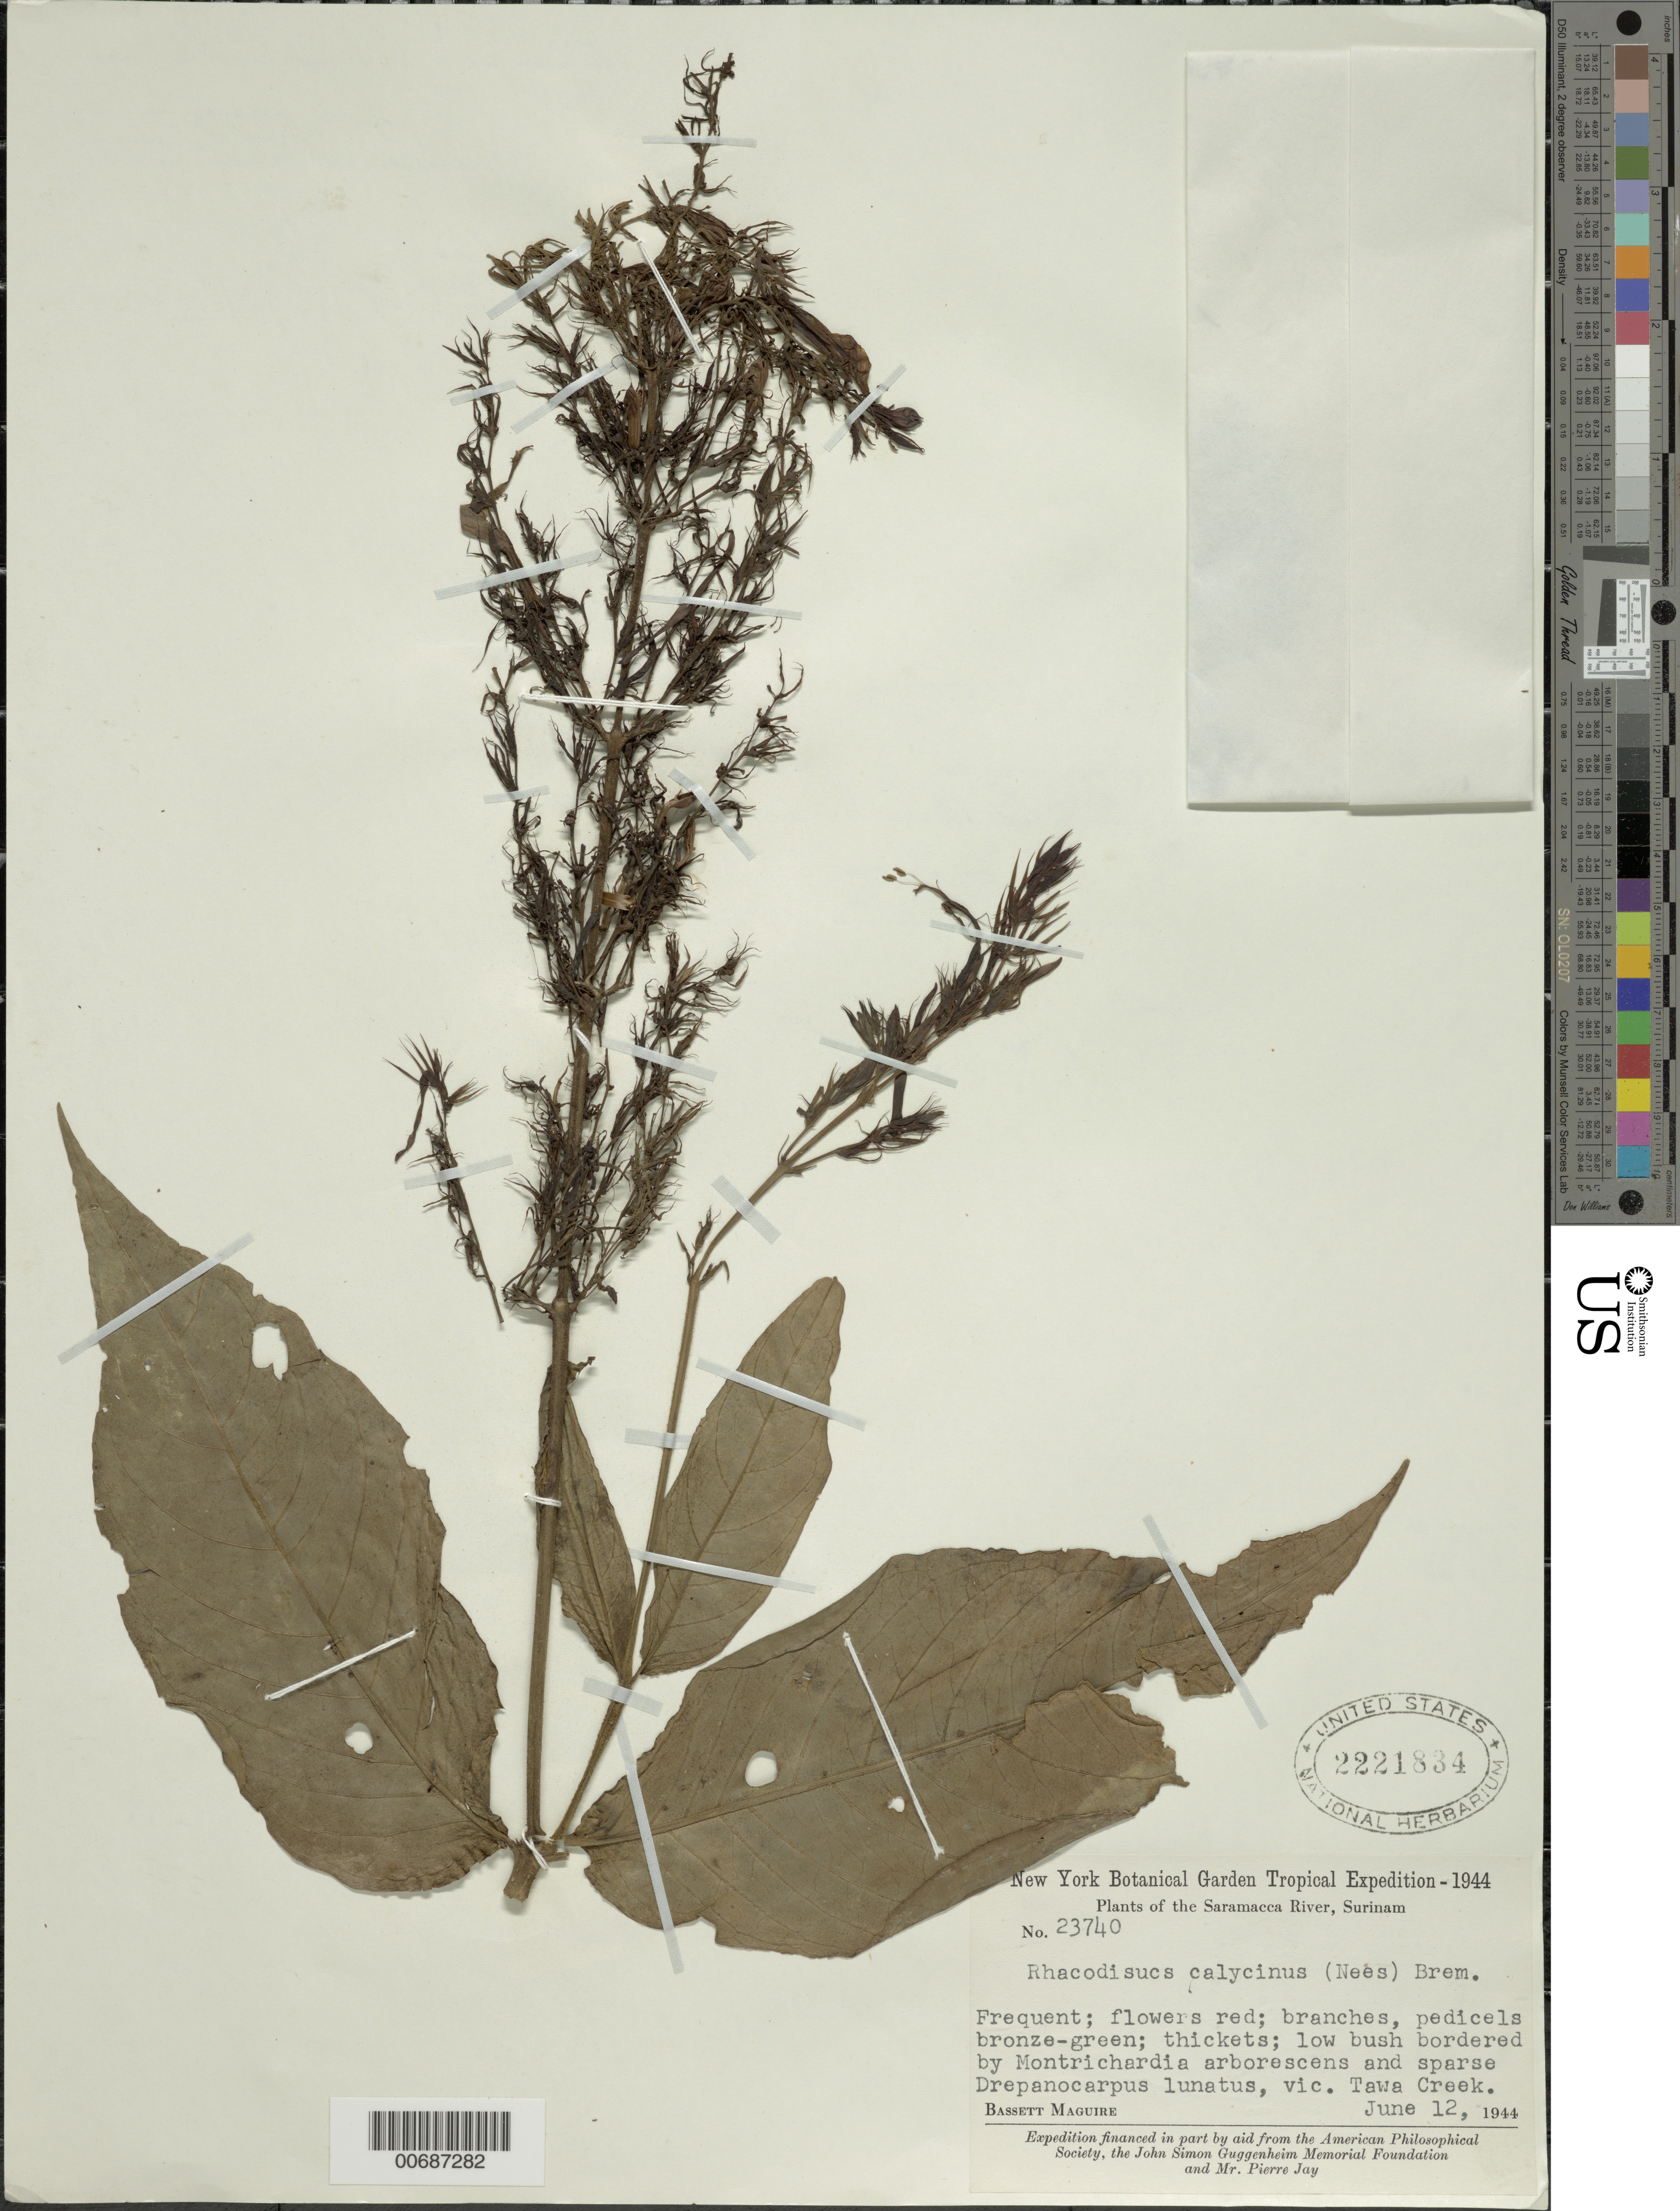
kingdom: Plantae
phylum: Tracheophyta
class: Magnoliopsida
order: Lamiales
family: Acanthaceae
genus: Rhacodiscus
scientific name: Rhacodiscus calycinus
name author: (Nees) Bremek.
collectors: B. Maguire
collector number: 23740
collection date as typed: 12-Jun-44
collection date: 1944-06-12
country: Suriname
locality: Tawa Creek vic., Lower Saramacca River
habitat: Along river; low bush bordered by Montrichardia arborescens, sparse Drepanocarpus lunatus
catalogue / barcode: US 2221834